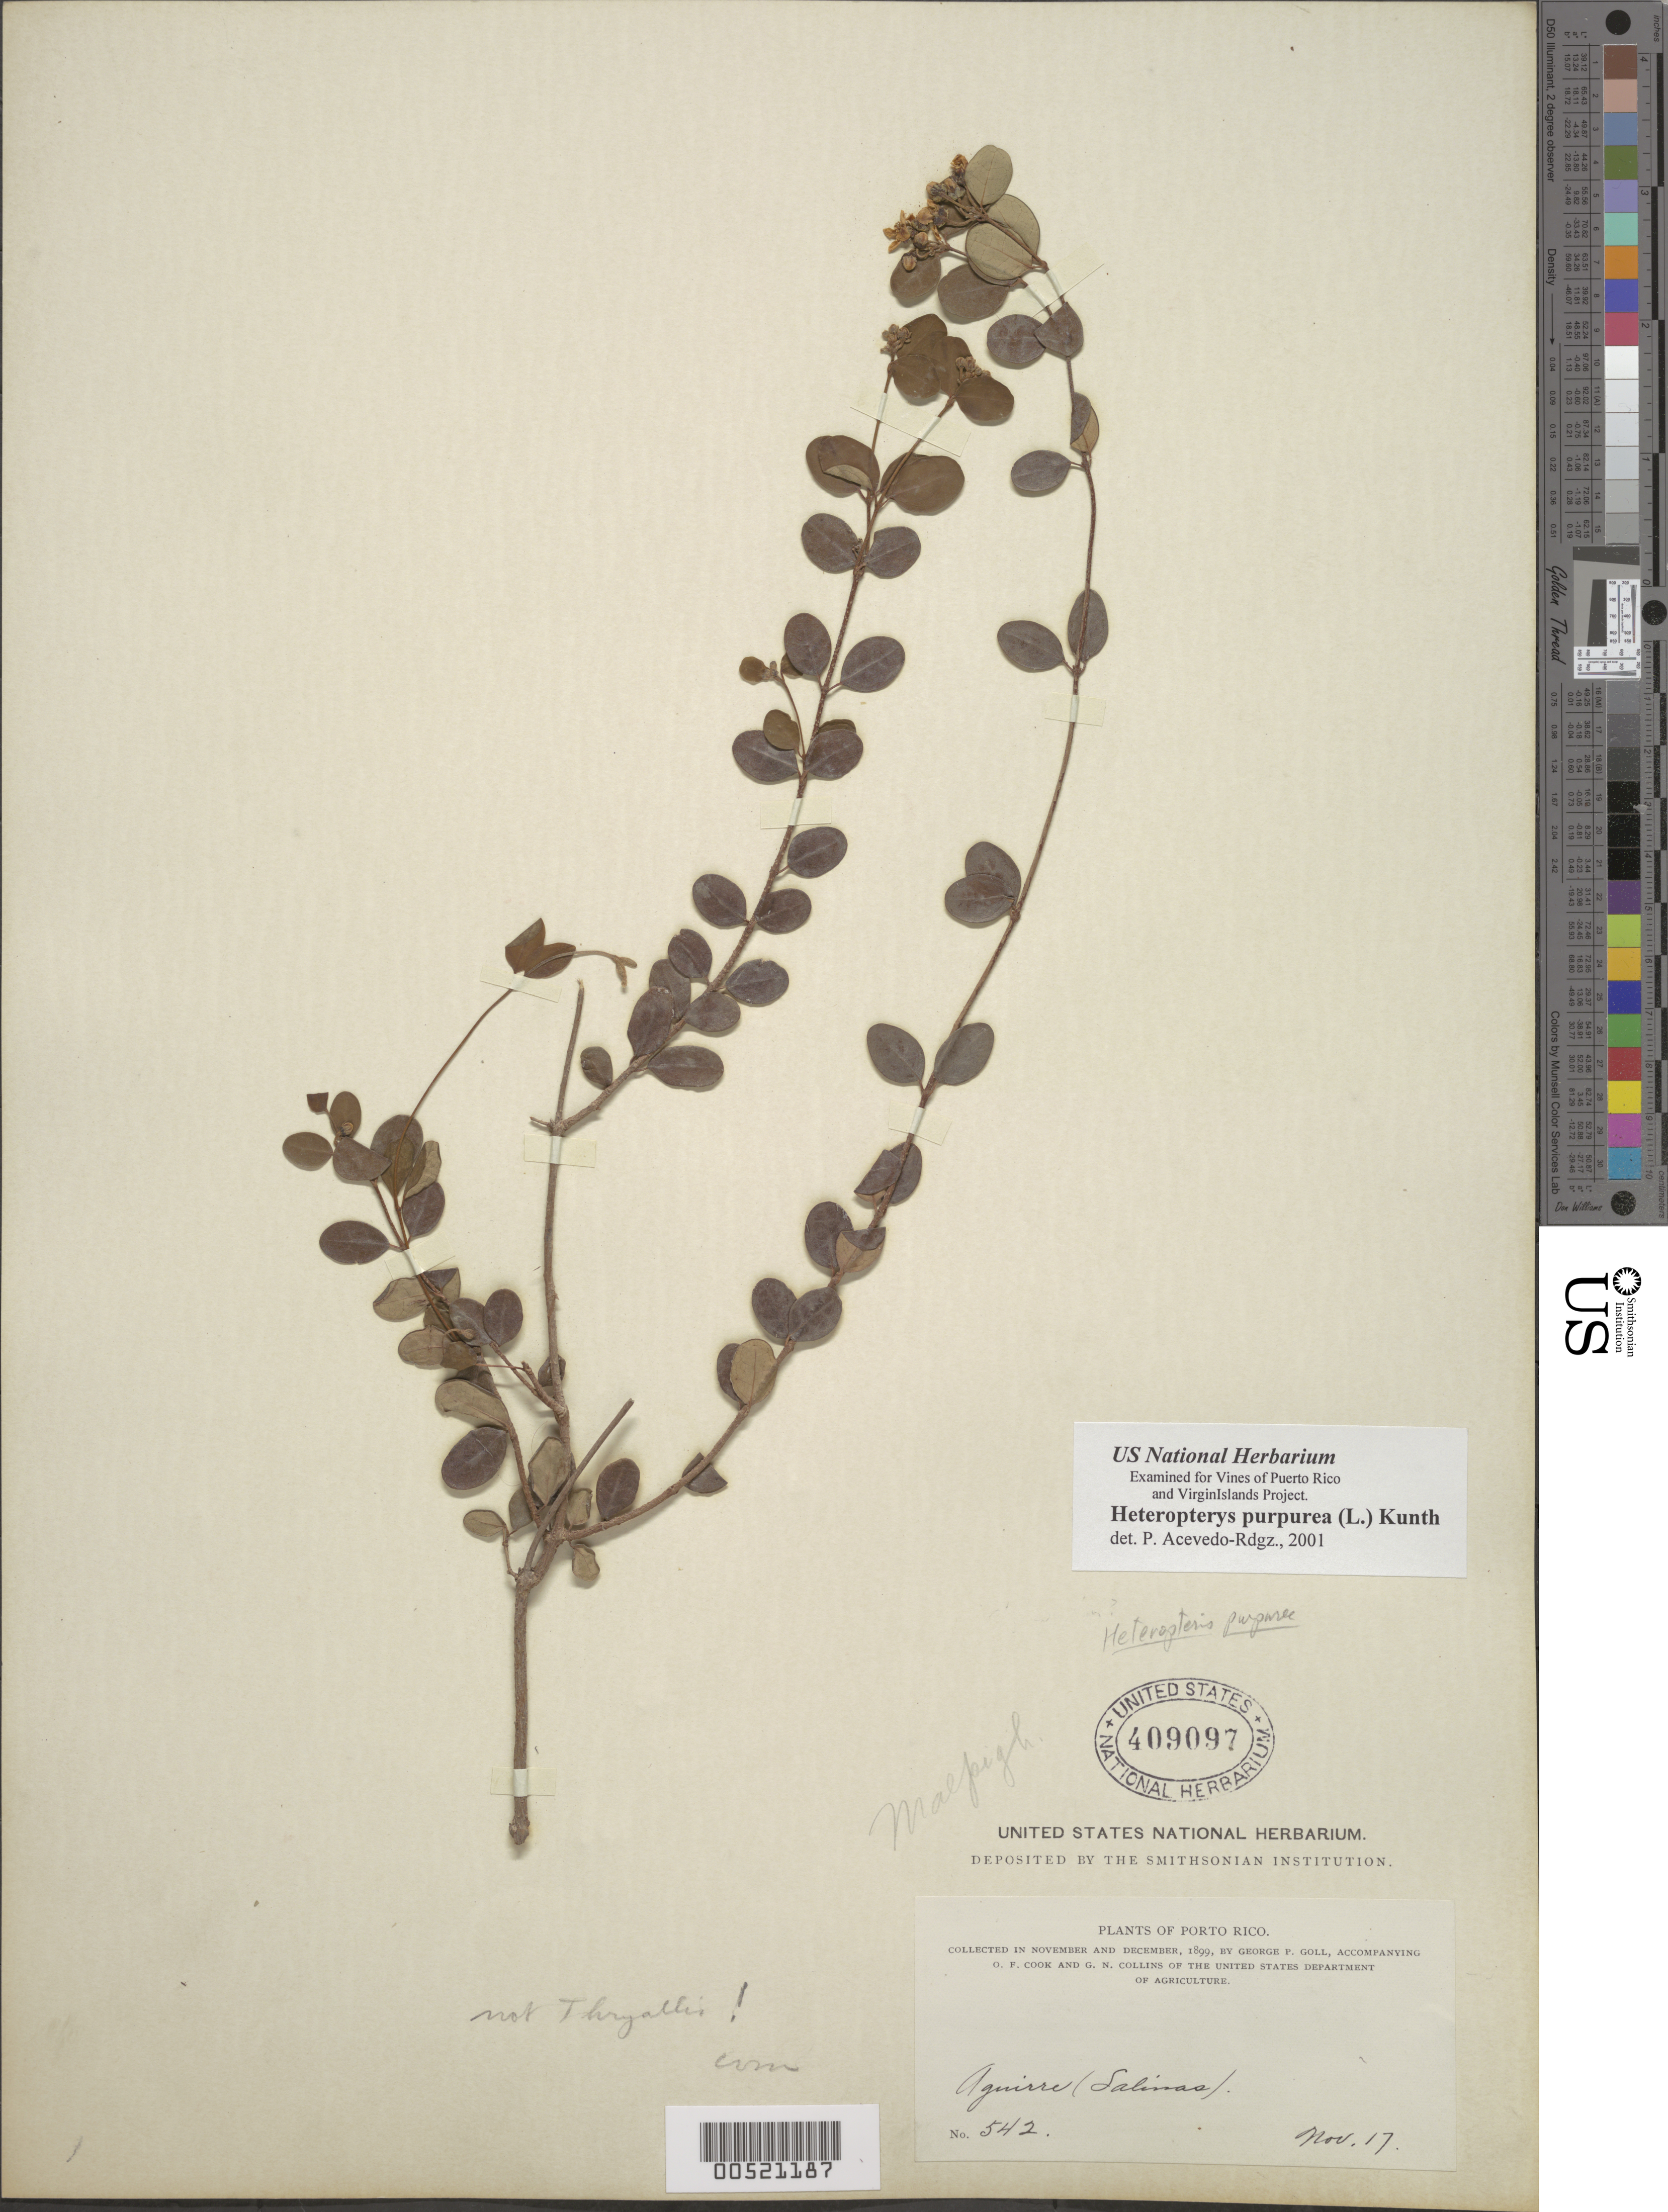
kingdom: Plantae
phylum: Tracheophyta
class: Magnoliopsida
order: Malpighiales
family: Malpighiaceae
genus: Heteropterys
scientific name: Heteropterys purpurea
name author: (L.) Kunth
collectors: G. Goll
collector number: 542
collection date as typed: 17 Nov 1899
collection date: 1899-11-17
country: Puerto Rico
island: Greater Antilles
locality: Aguirre (Salinas).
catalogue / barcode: US 409097